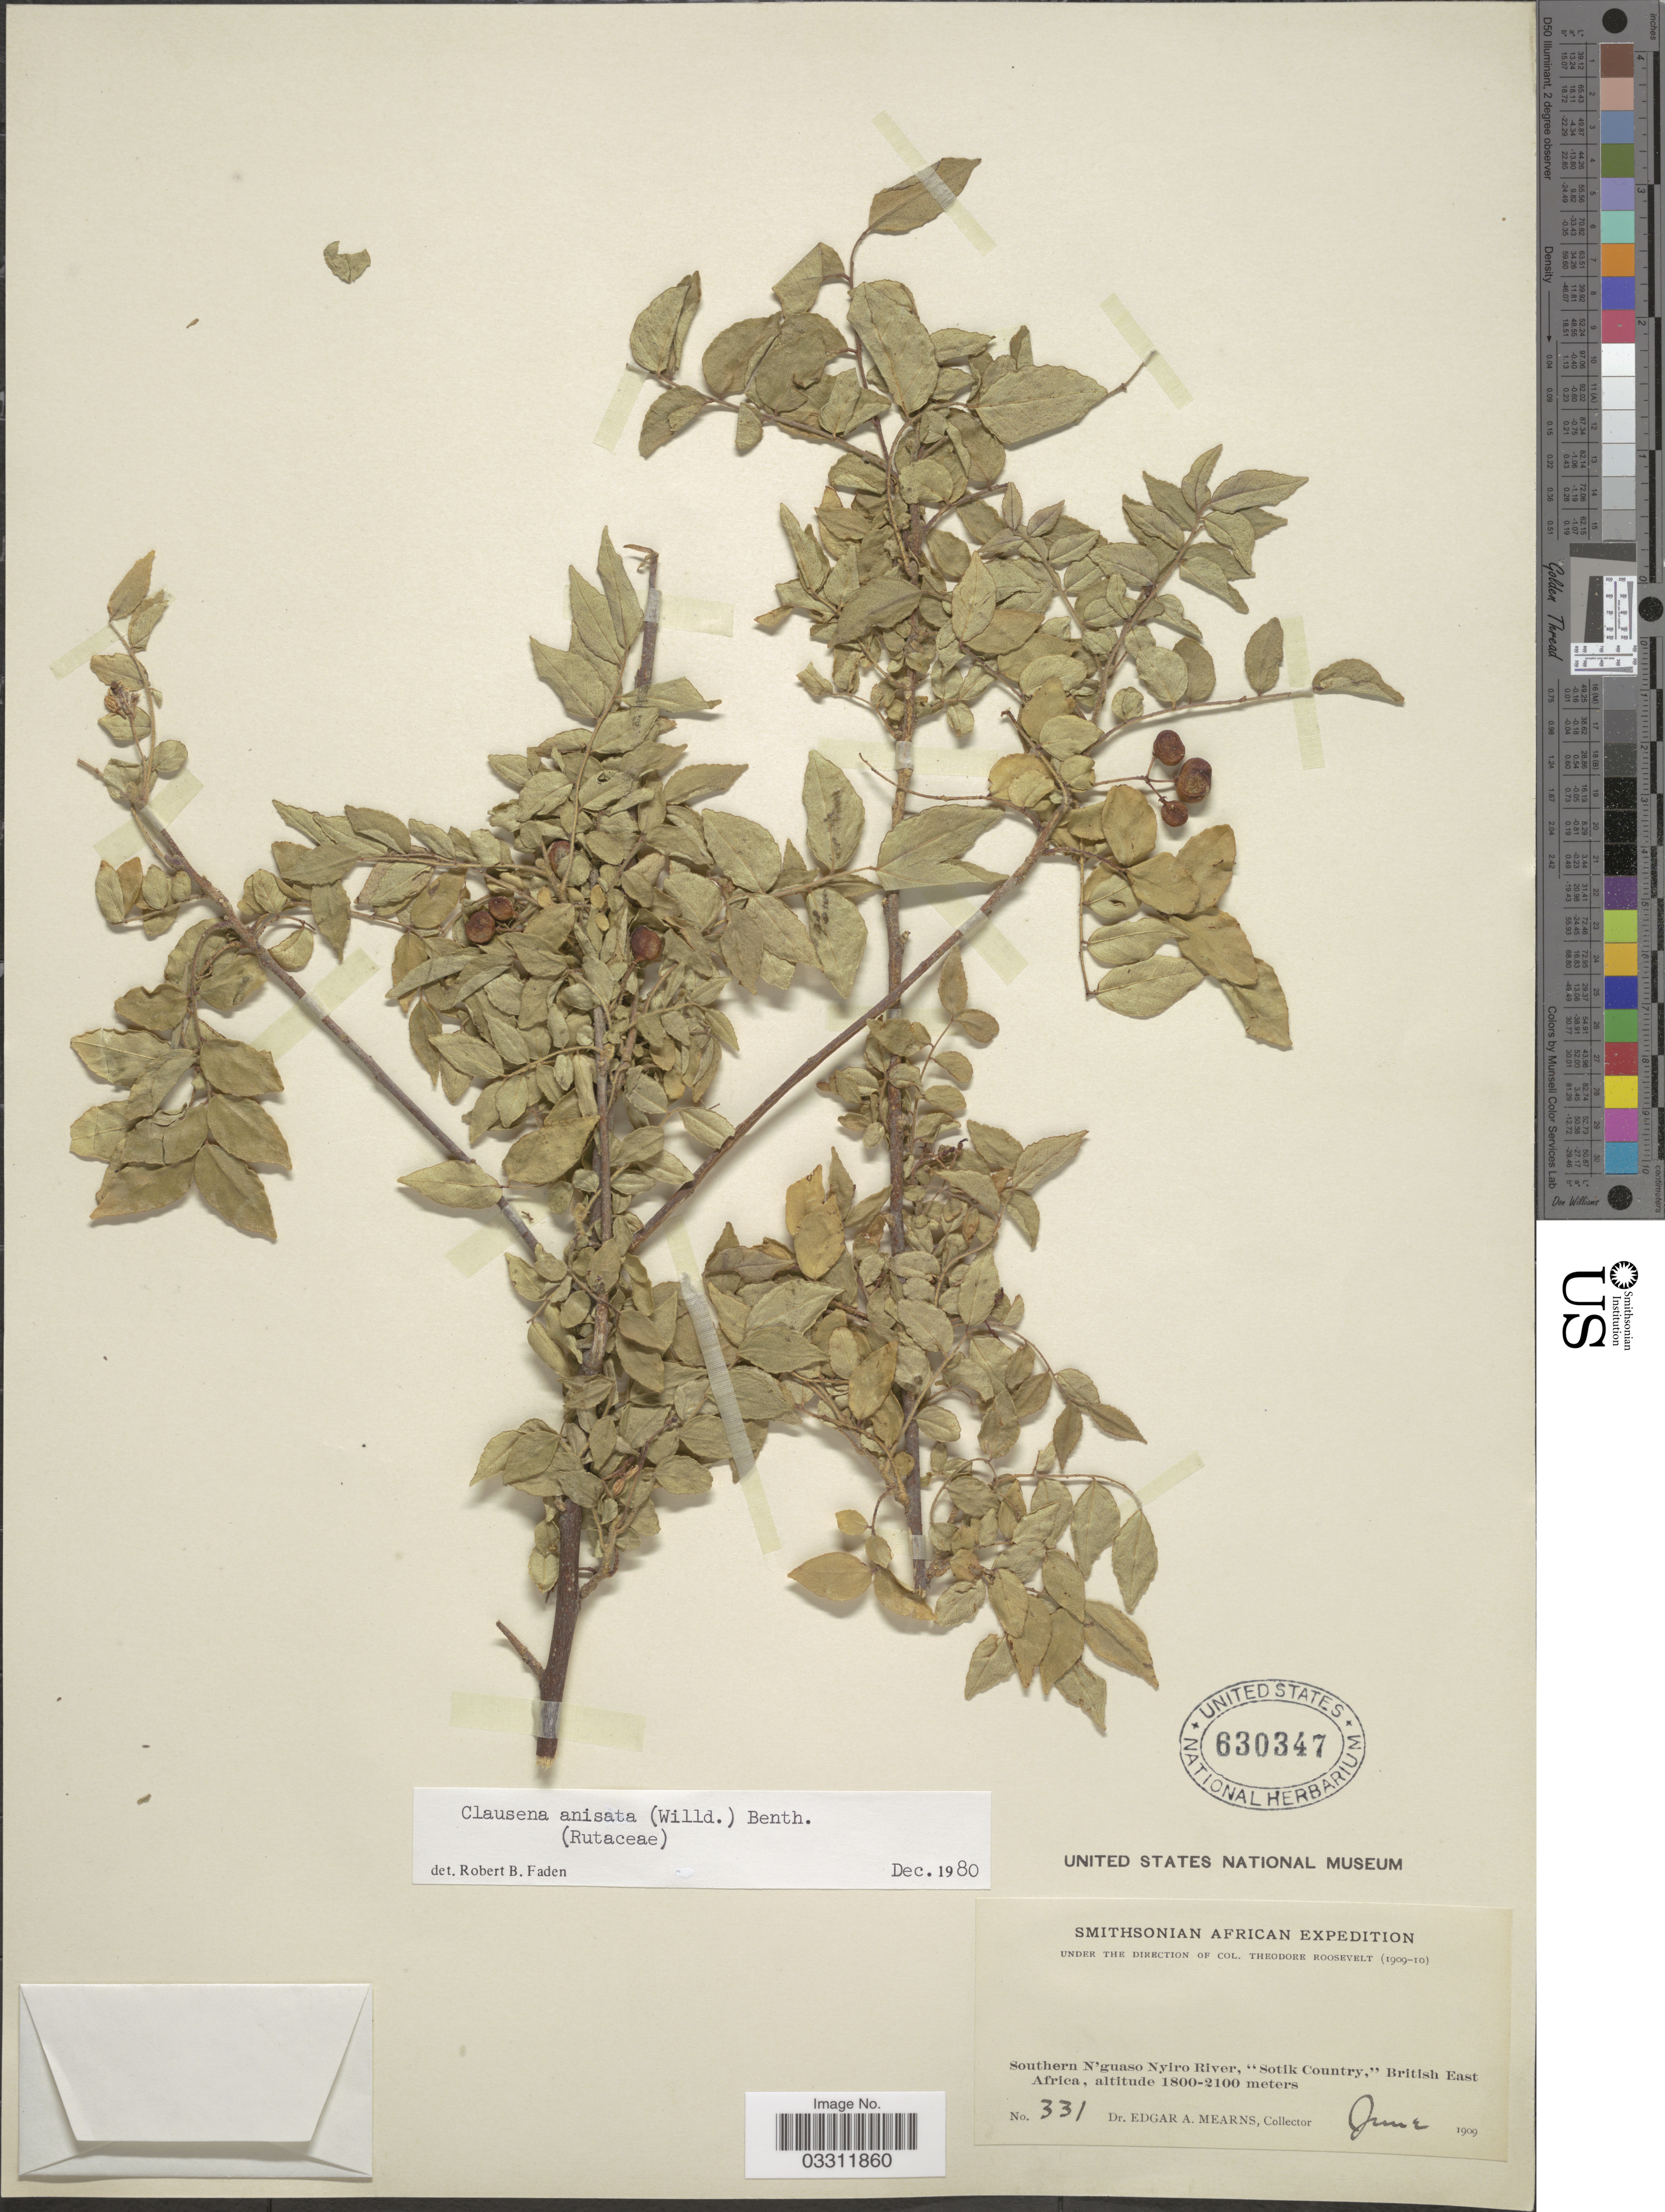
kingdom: Plantae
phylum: Tracheophyta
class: Magnoliopsida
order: Sapindales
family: Rutaceae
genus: Clausena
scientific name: Clausena anisata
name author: (Willd.) Benth.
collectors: E. A. Mearns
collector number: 331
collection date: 1909-06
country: Kenya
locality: Southern N'guaso Nyiro River, "Sotik Country," British East Africa.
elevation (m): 1800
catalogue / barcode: US 630347